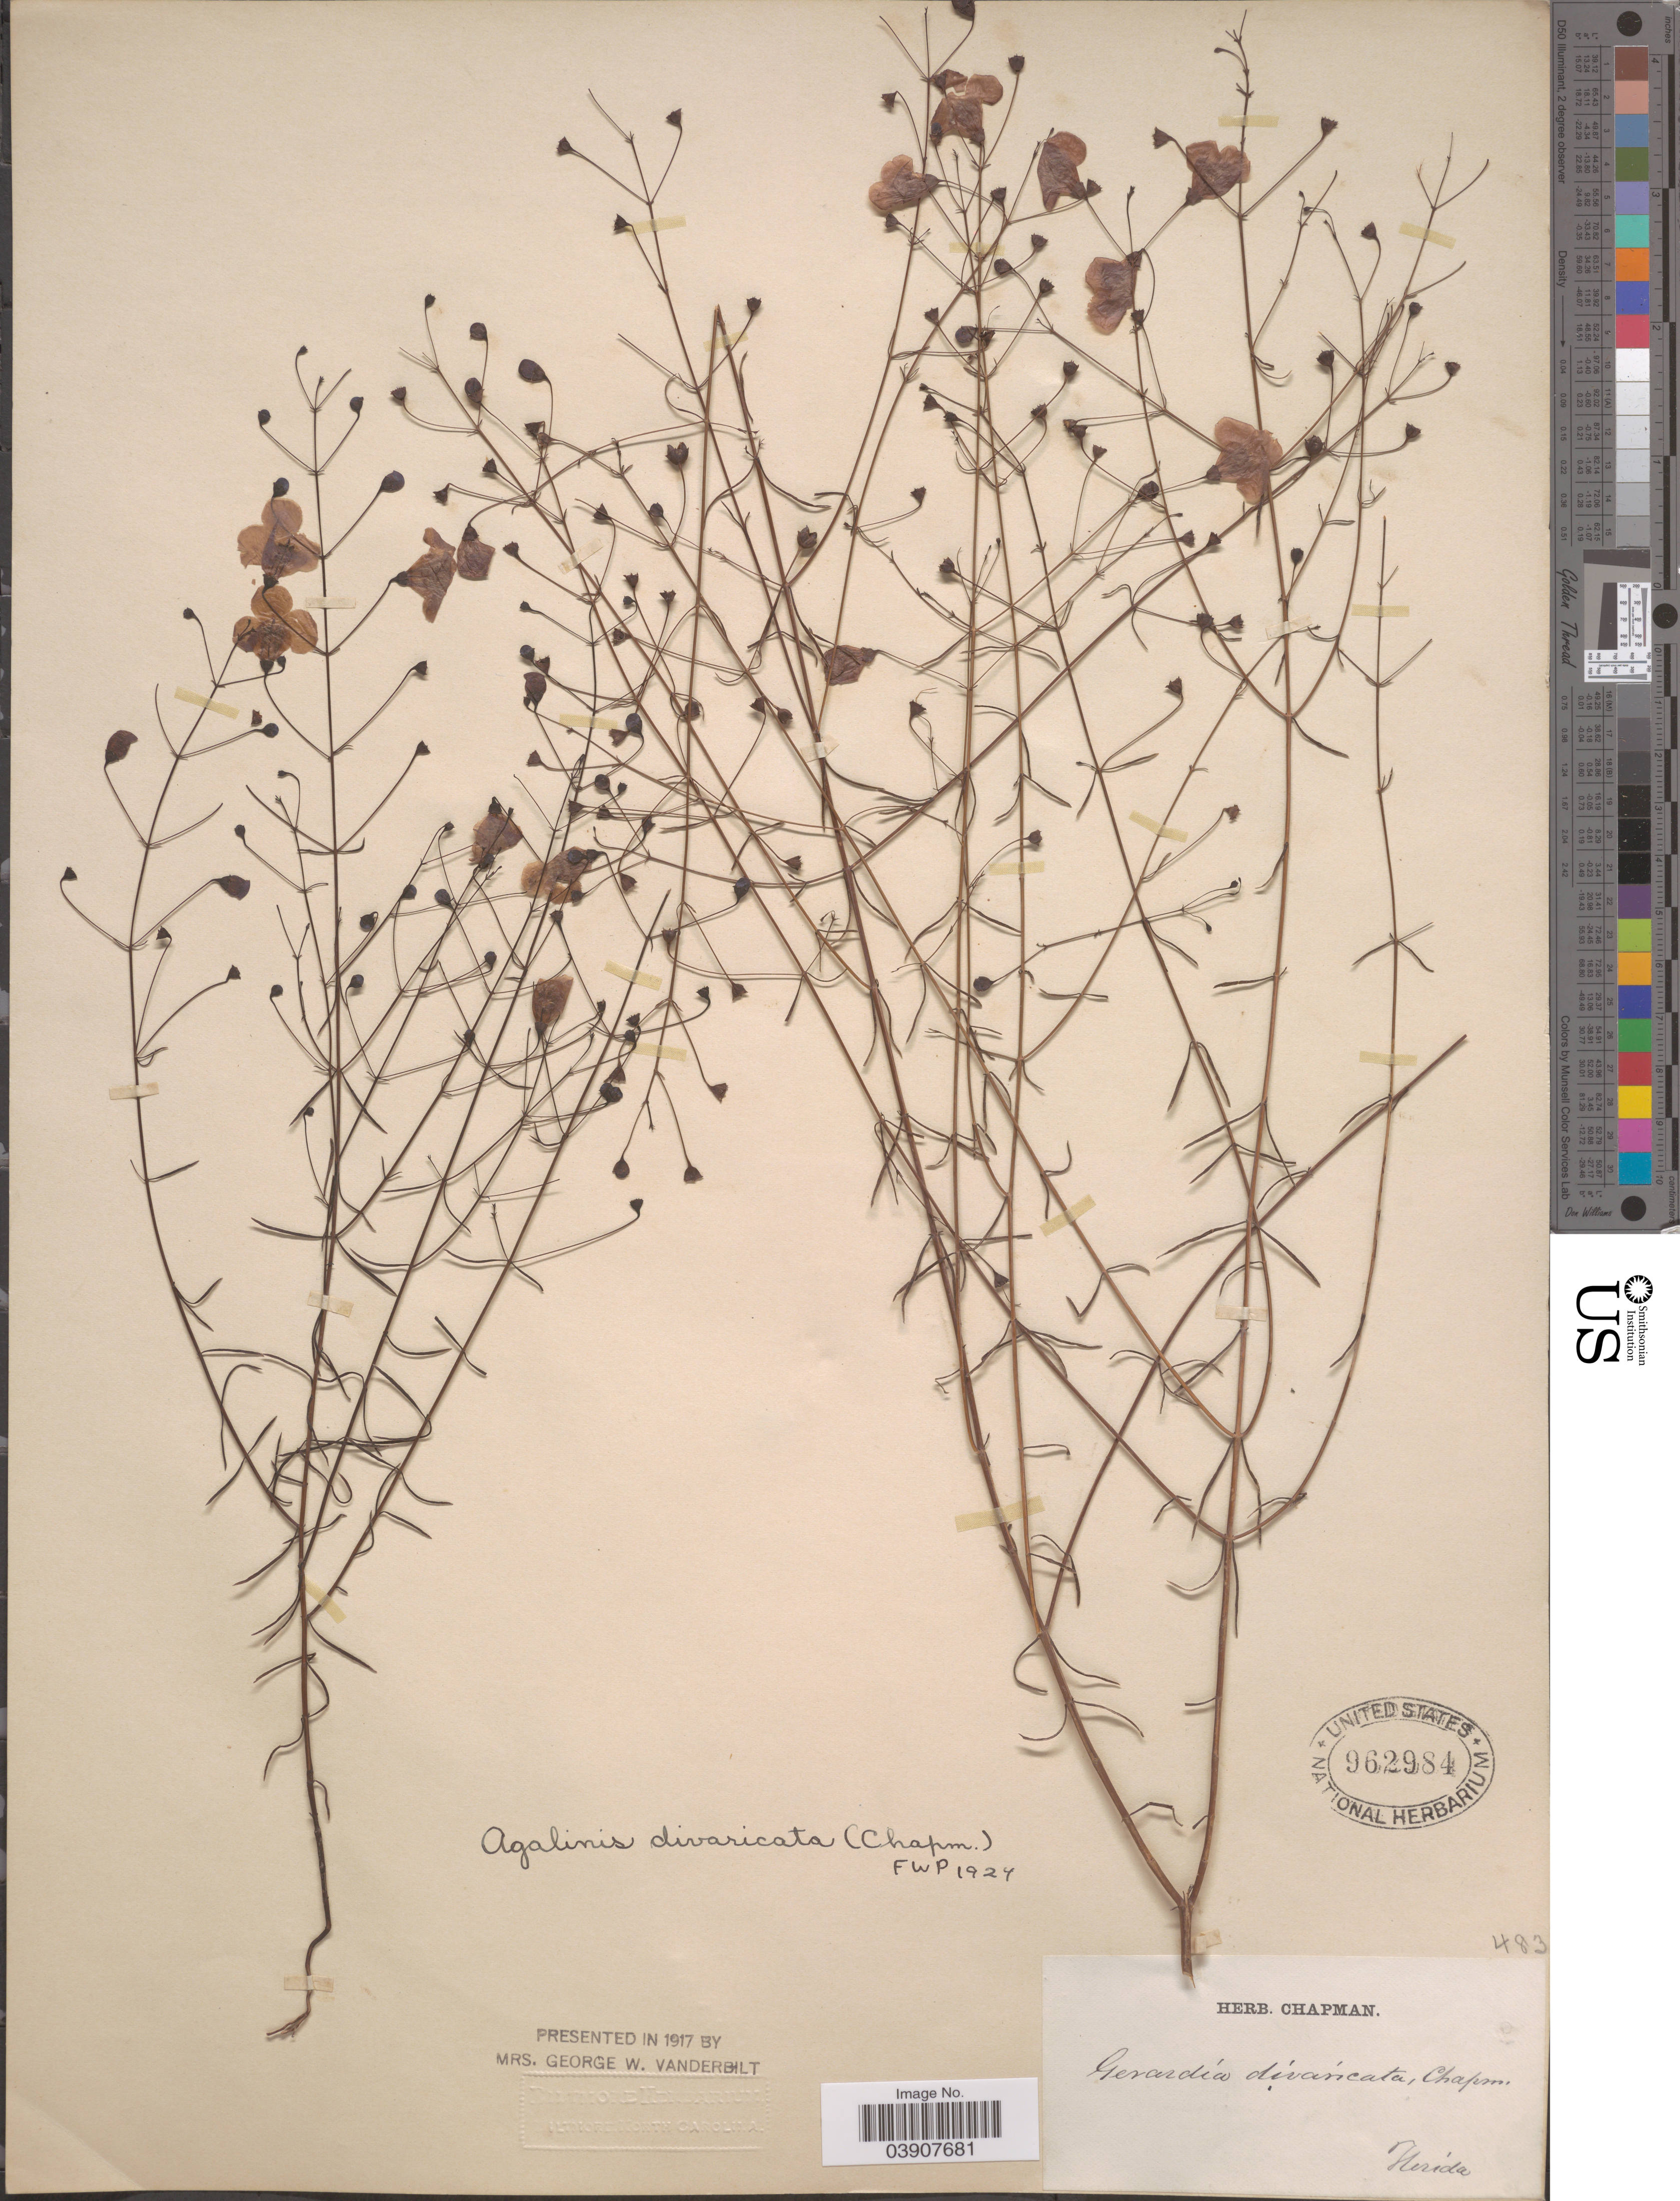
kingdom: Plantae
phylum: Tracheophyta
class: Magnoliopsida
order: Lamiales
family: Orobanchaceae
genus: Agalinis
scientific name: Agalinis divaricata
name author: (Chapm.) Pennell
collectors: ex herb. Chapman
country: United States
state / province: Florida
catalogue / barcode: US 962984